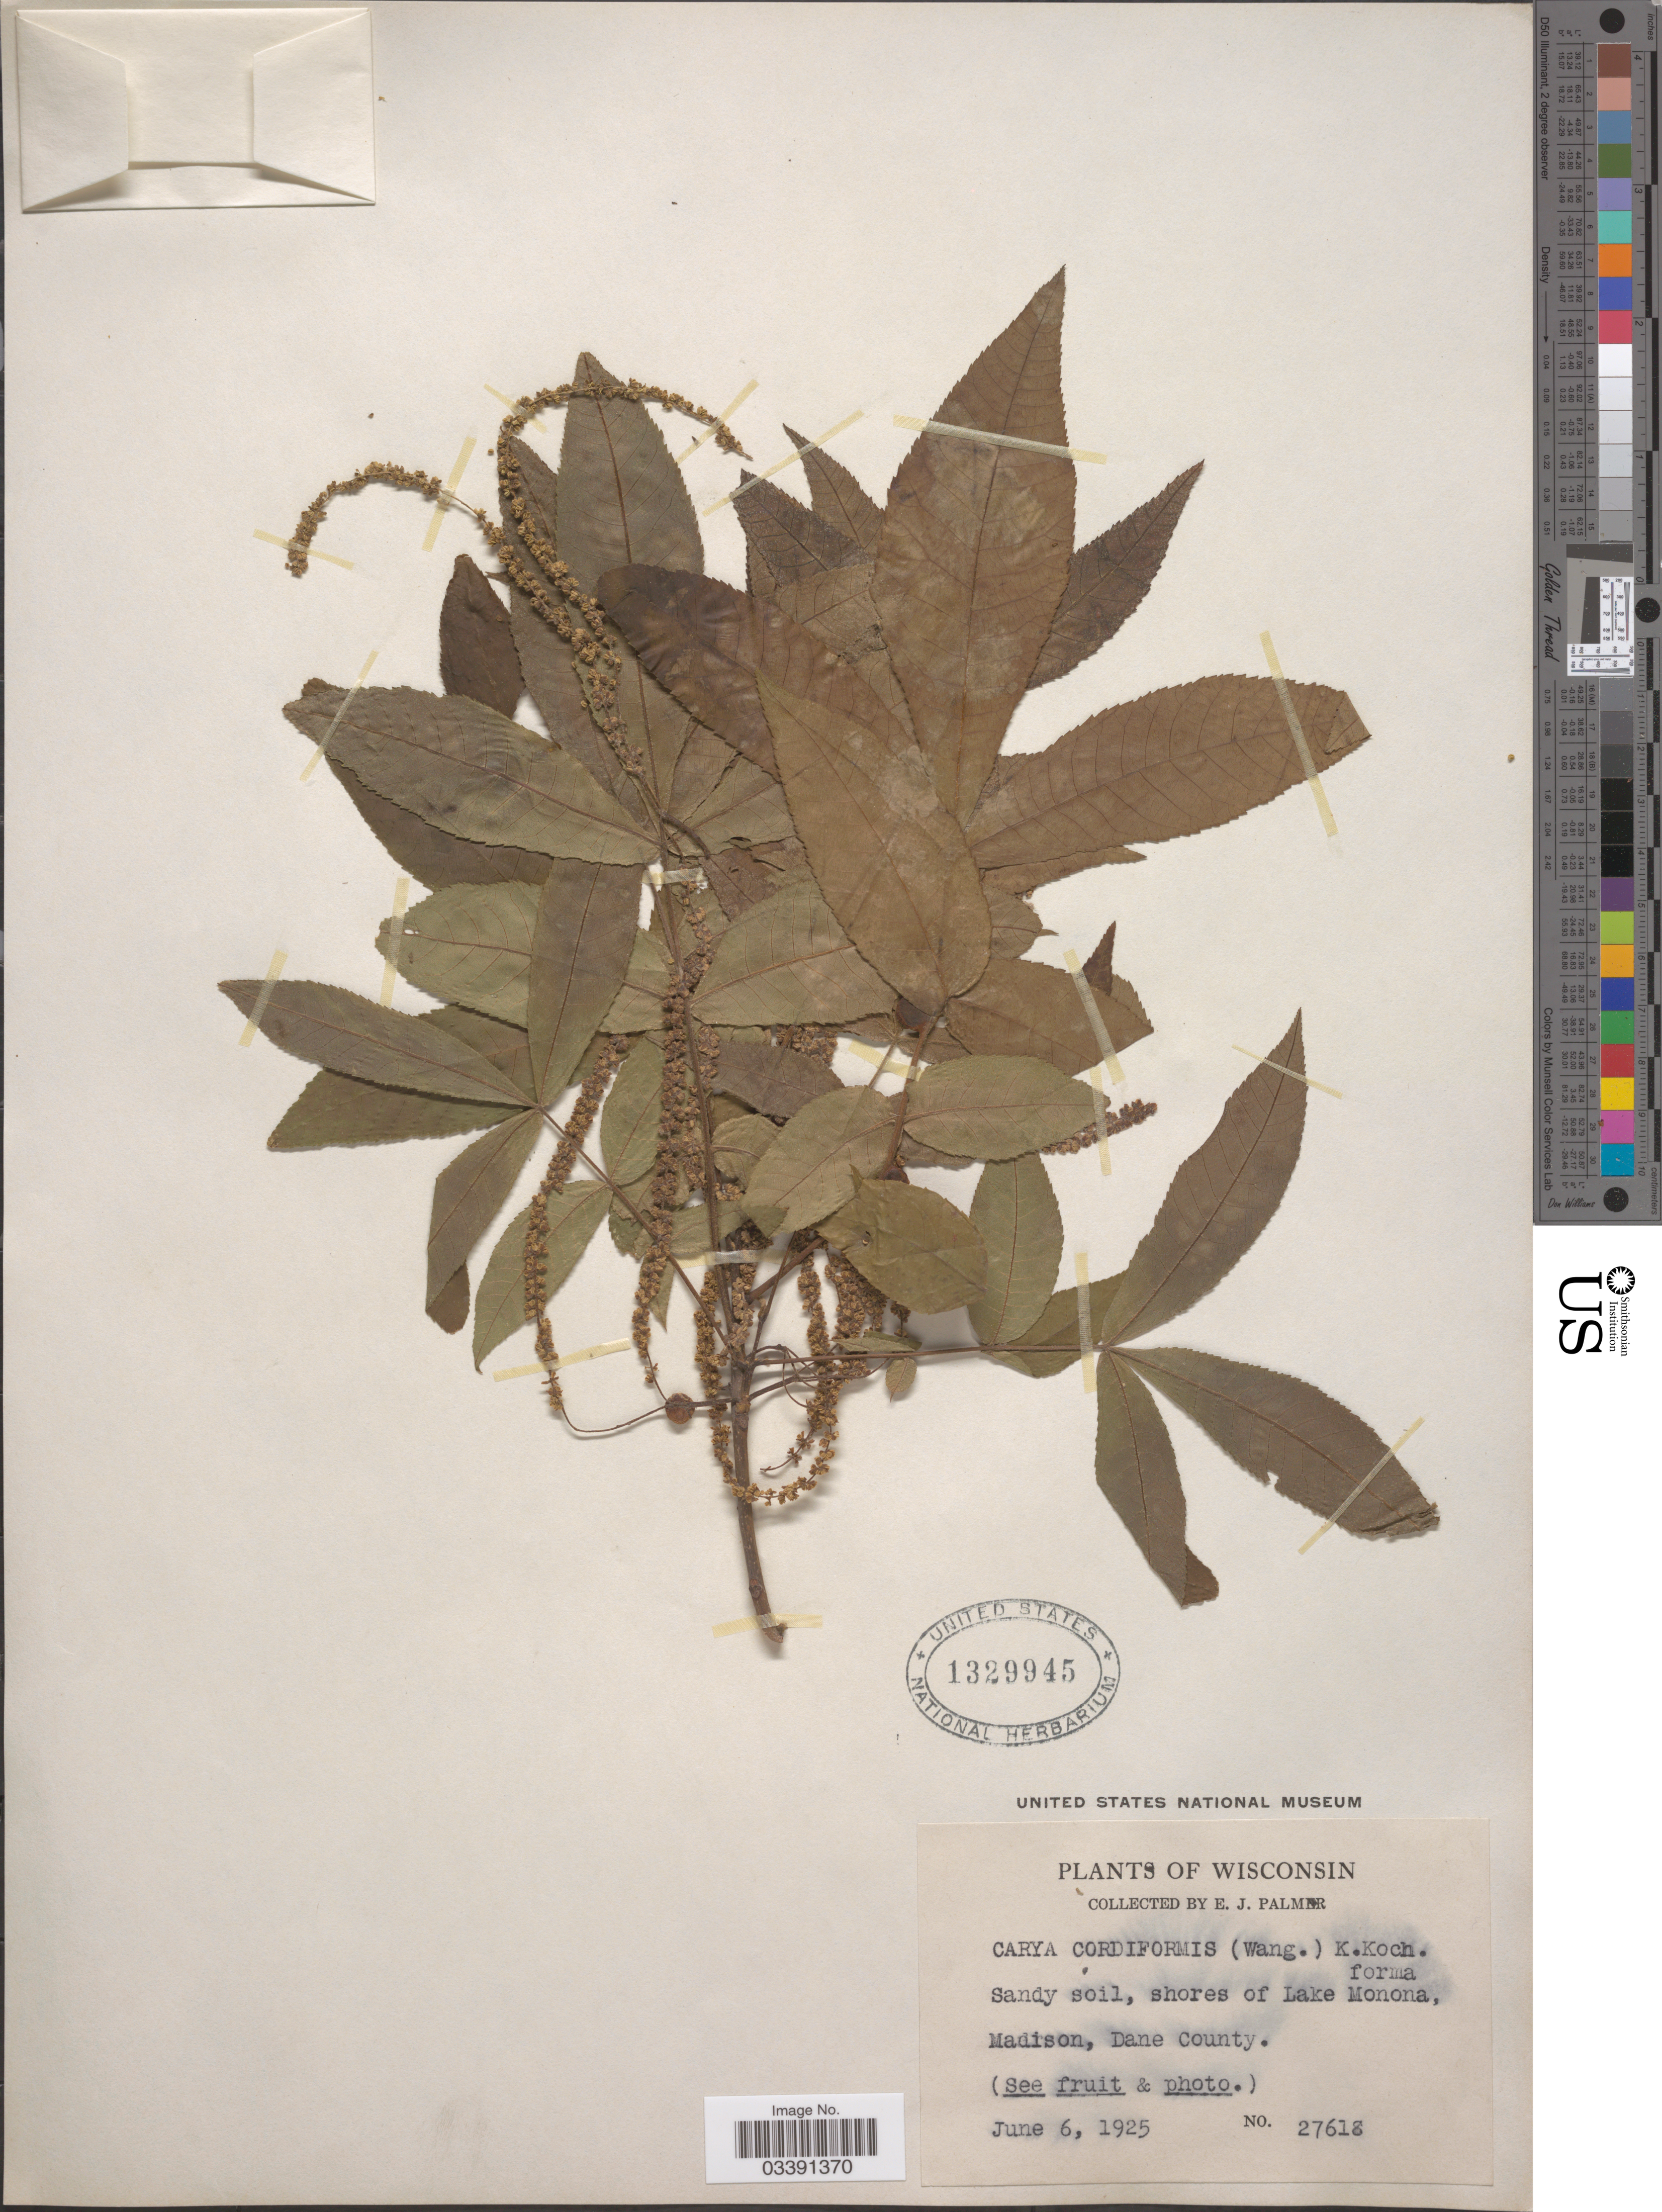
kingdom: Plantae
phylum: Tracheophyta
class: Magnoliopsida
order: Fagales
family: Juglandaceae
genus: Carya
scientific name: Carya cordiformis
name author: (Wangenh.) K. Koch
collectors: E. J. Palmer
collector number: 27618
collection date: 1925-06-06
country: United States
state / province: Wisconsin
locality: Shores of Lake Monona, Madison, Dane County.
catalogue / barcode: US 1329945